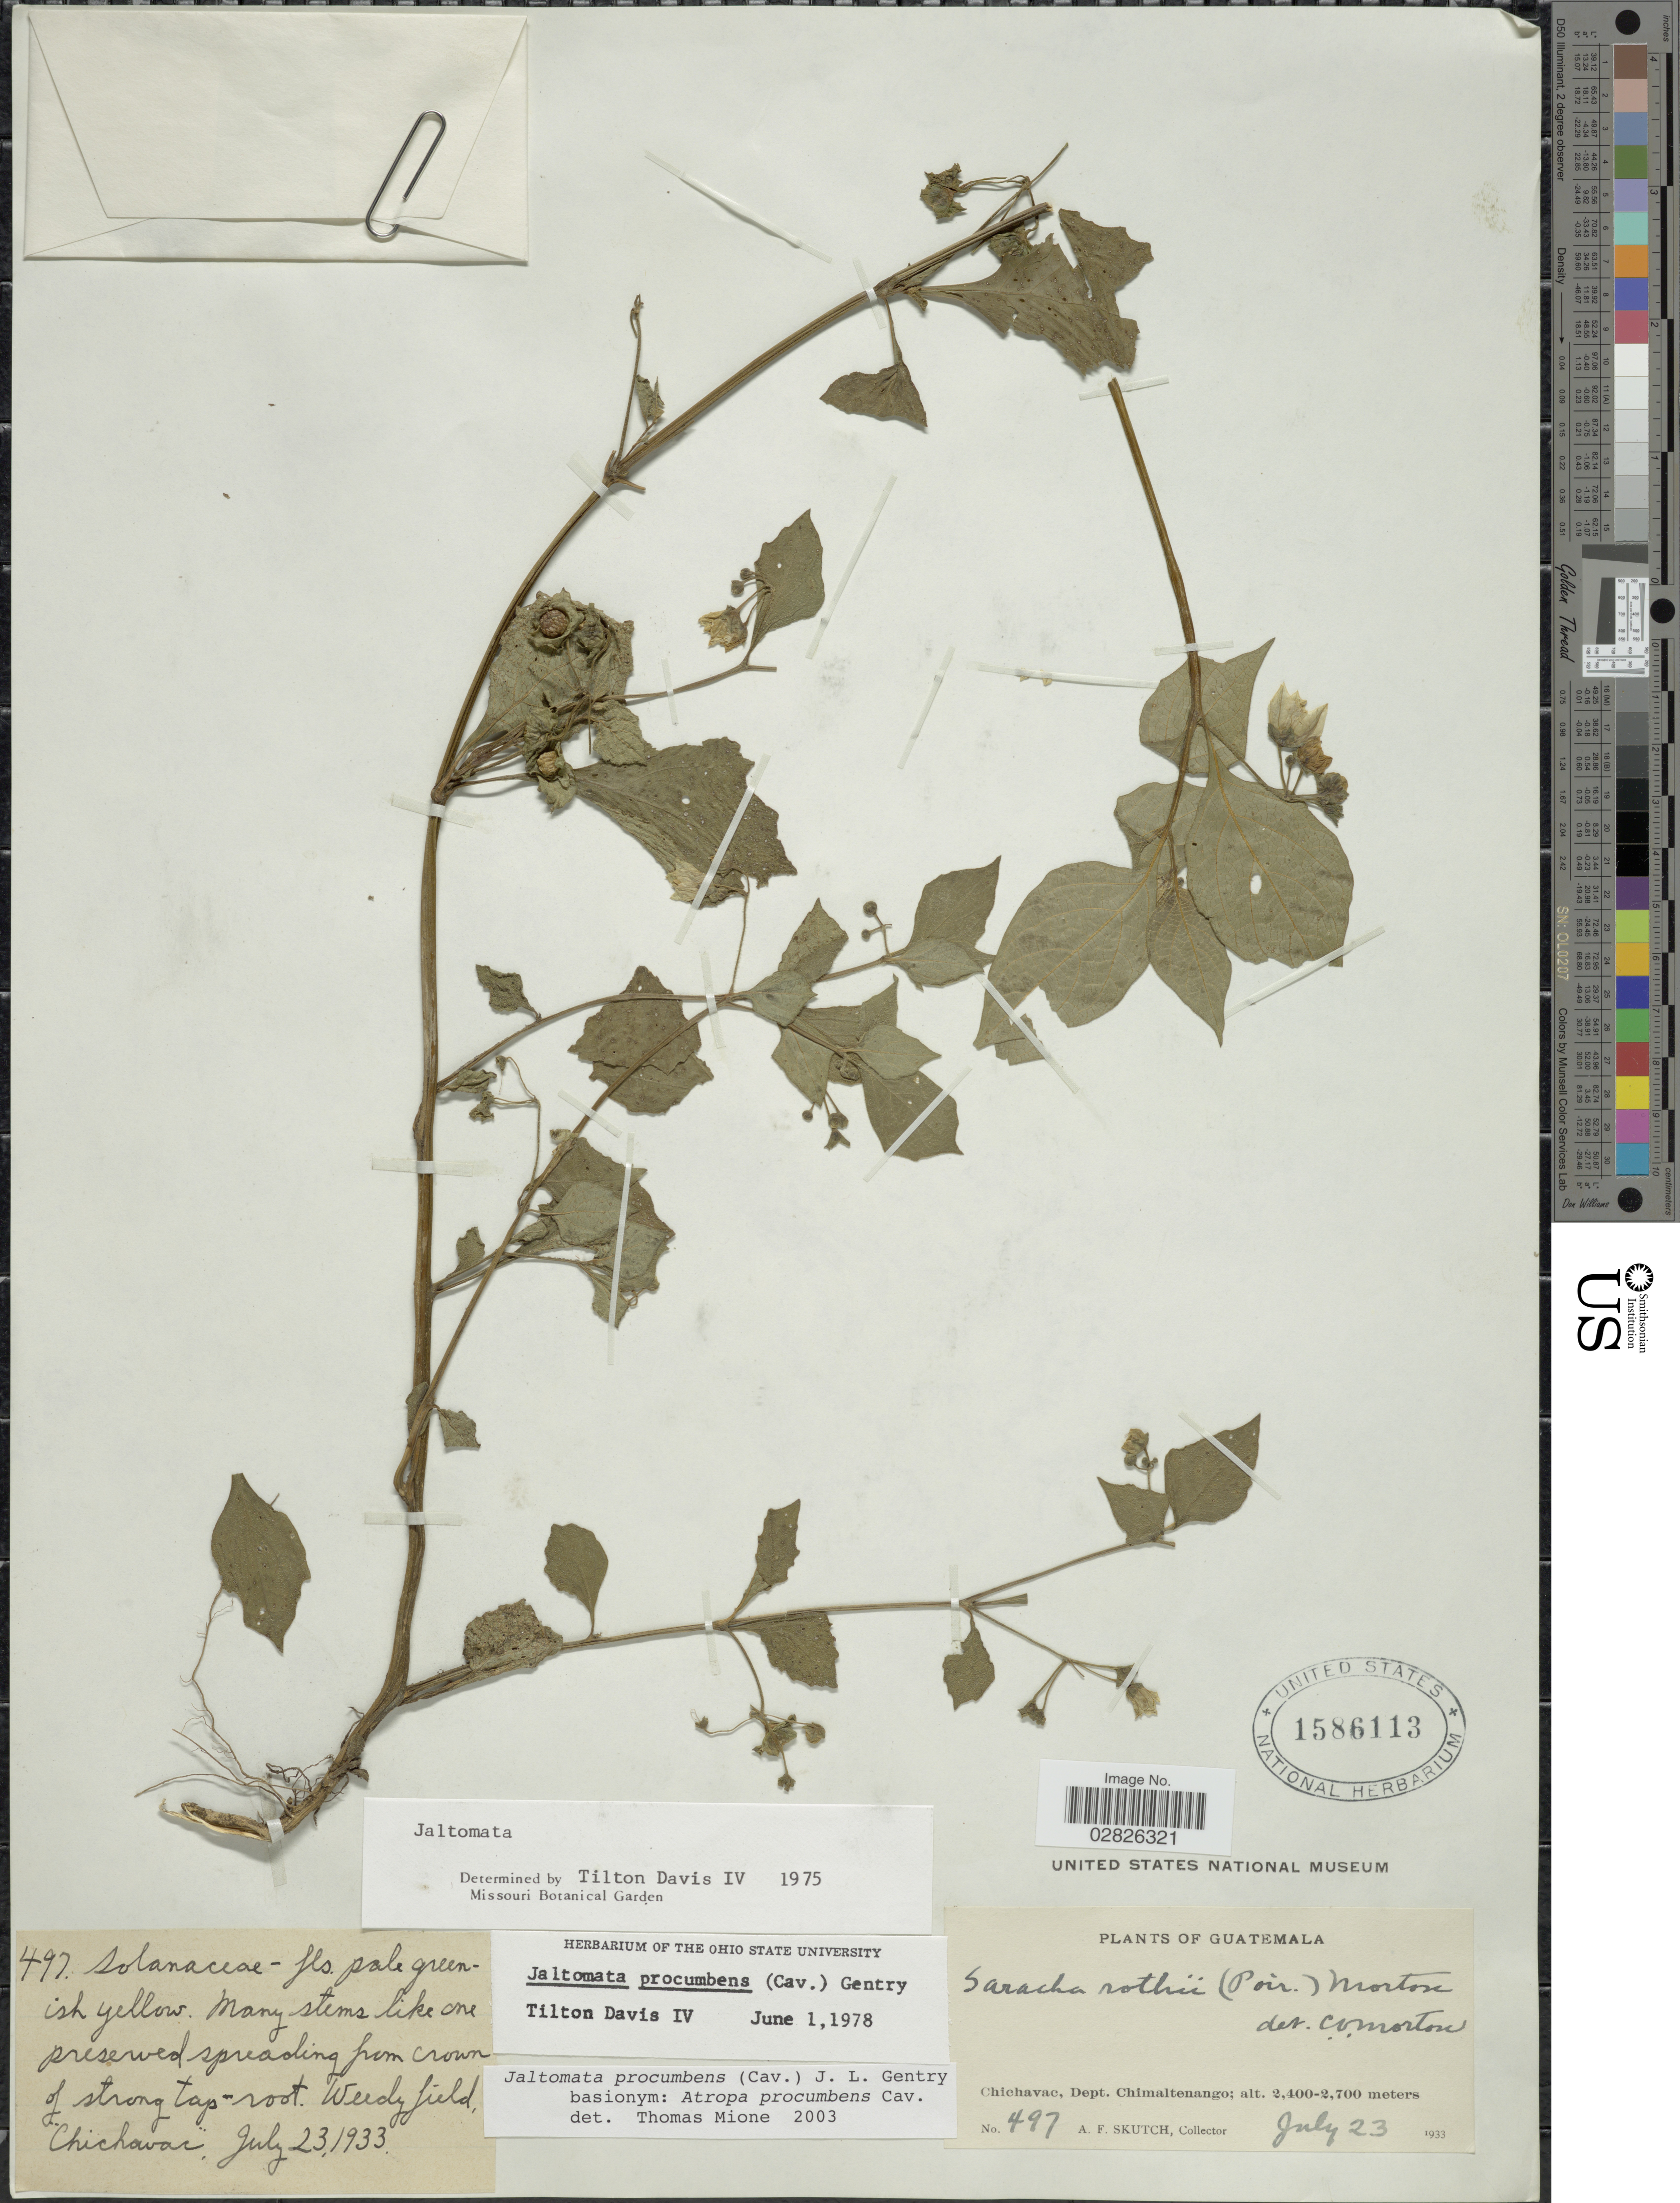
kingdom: Plantae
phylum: Tracheophyta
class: Magnoliopsida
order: Solanales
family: Solanaceae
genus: Jaltomata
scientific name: Jaltomata procumbens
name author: (Cav.) J.L. Gentry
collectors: A. F. Skutch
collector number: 497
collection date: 1933-07-23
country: Guatemala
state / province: Chimaltenango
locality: Chichavac, Dept. Chimaltenango.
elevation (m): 2400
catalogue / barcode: US 1586113